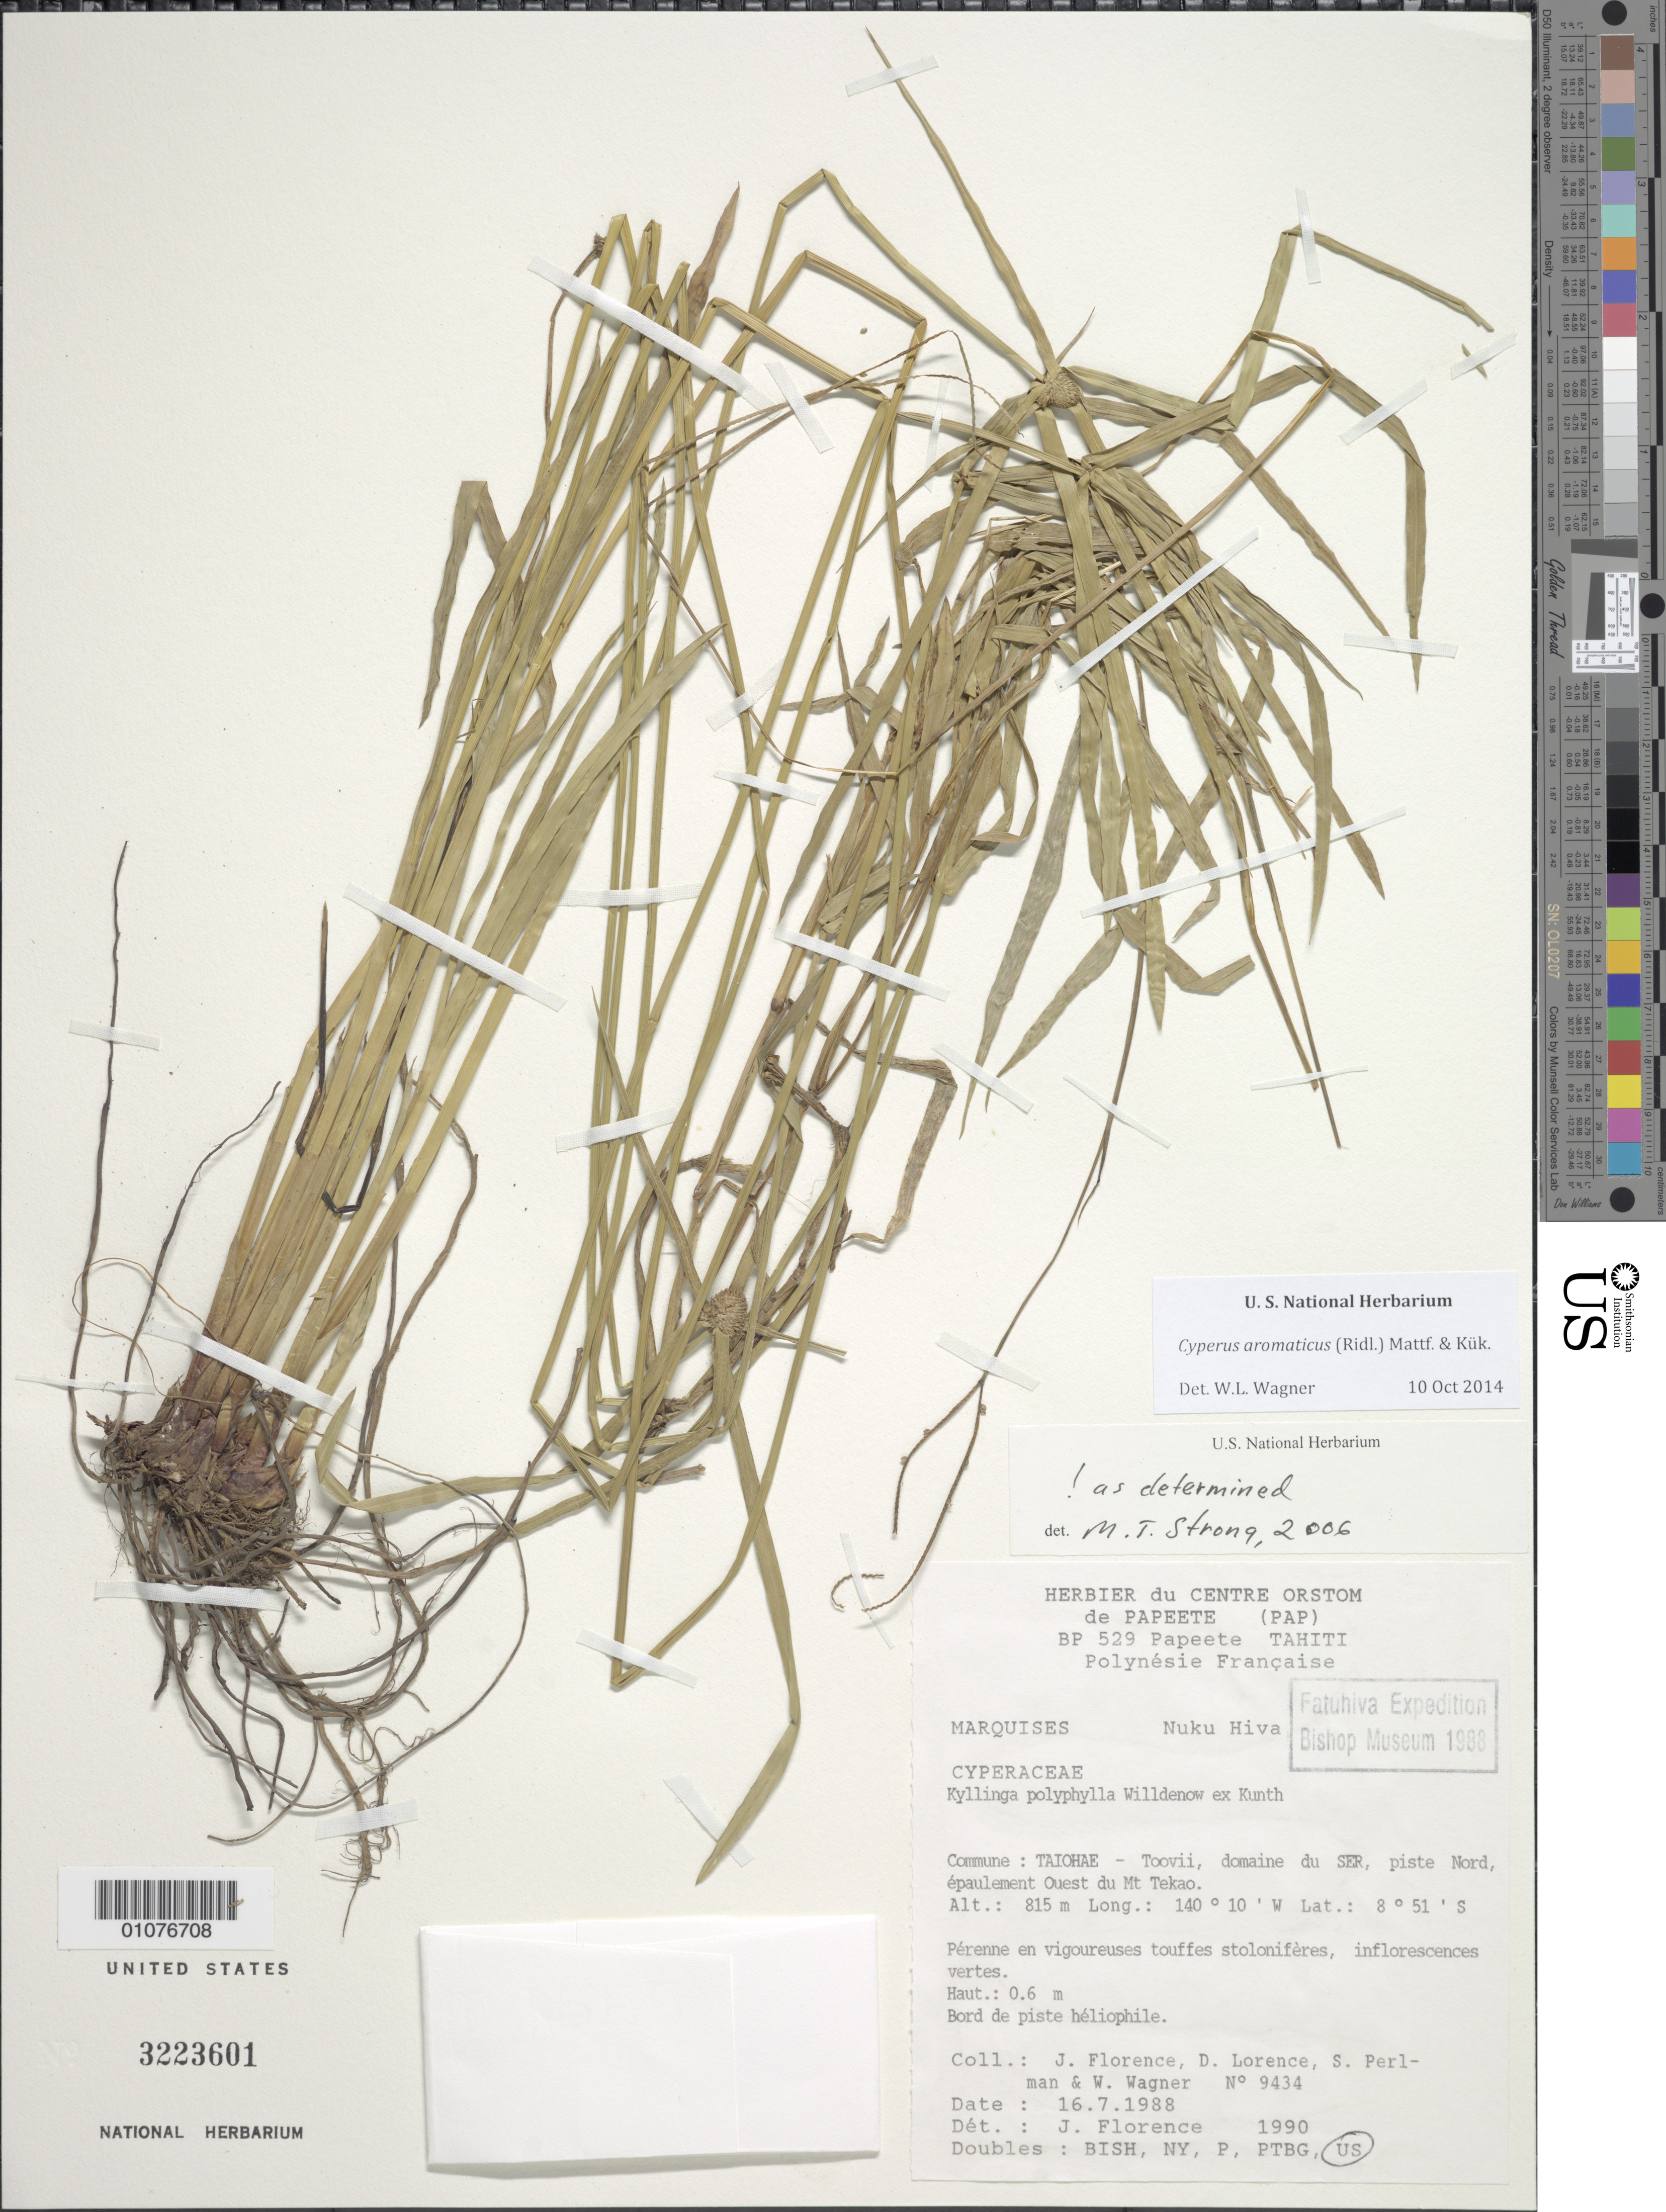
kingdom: Plantae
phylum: Tracheophyta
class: Liliopsida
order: Poales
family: Cyperaceae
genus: Cyperus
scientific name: Cyperus aromaticus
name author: (Ridl.) Mattf. & Kük.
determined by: Lorence, David H., (PTBG), National Tropical Botanical Garden (UNITED STATES)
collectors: J. Florence, D. Lorence, S. P. Perlman & W. L. Wagner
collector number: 9434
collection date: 1988-07-16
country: French Polynesia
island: Nuku Hiva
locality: Taiohae, Toovii, domaine du SER, piste Nord, épaulement W du Mt. Tekao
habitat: Bord de piste héliophile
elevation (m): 815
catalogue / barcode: US 3223601